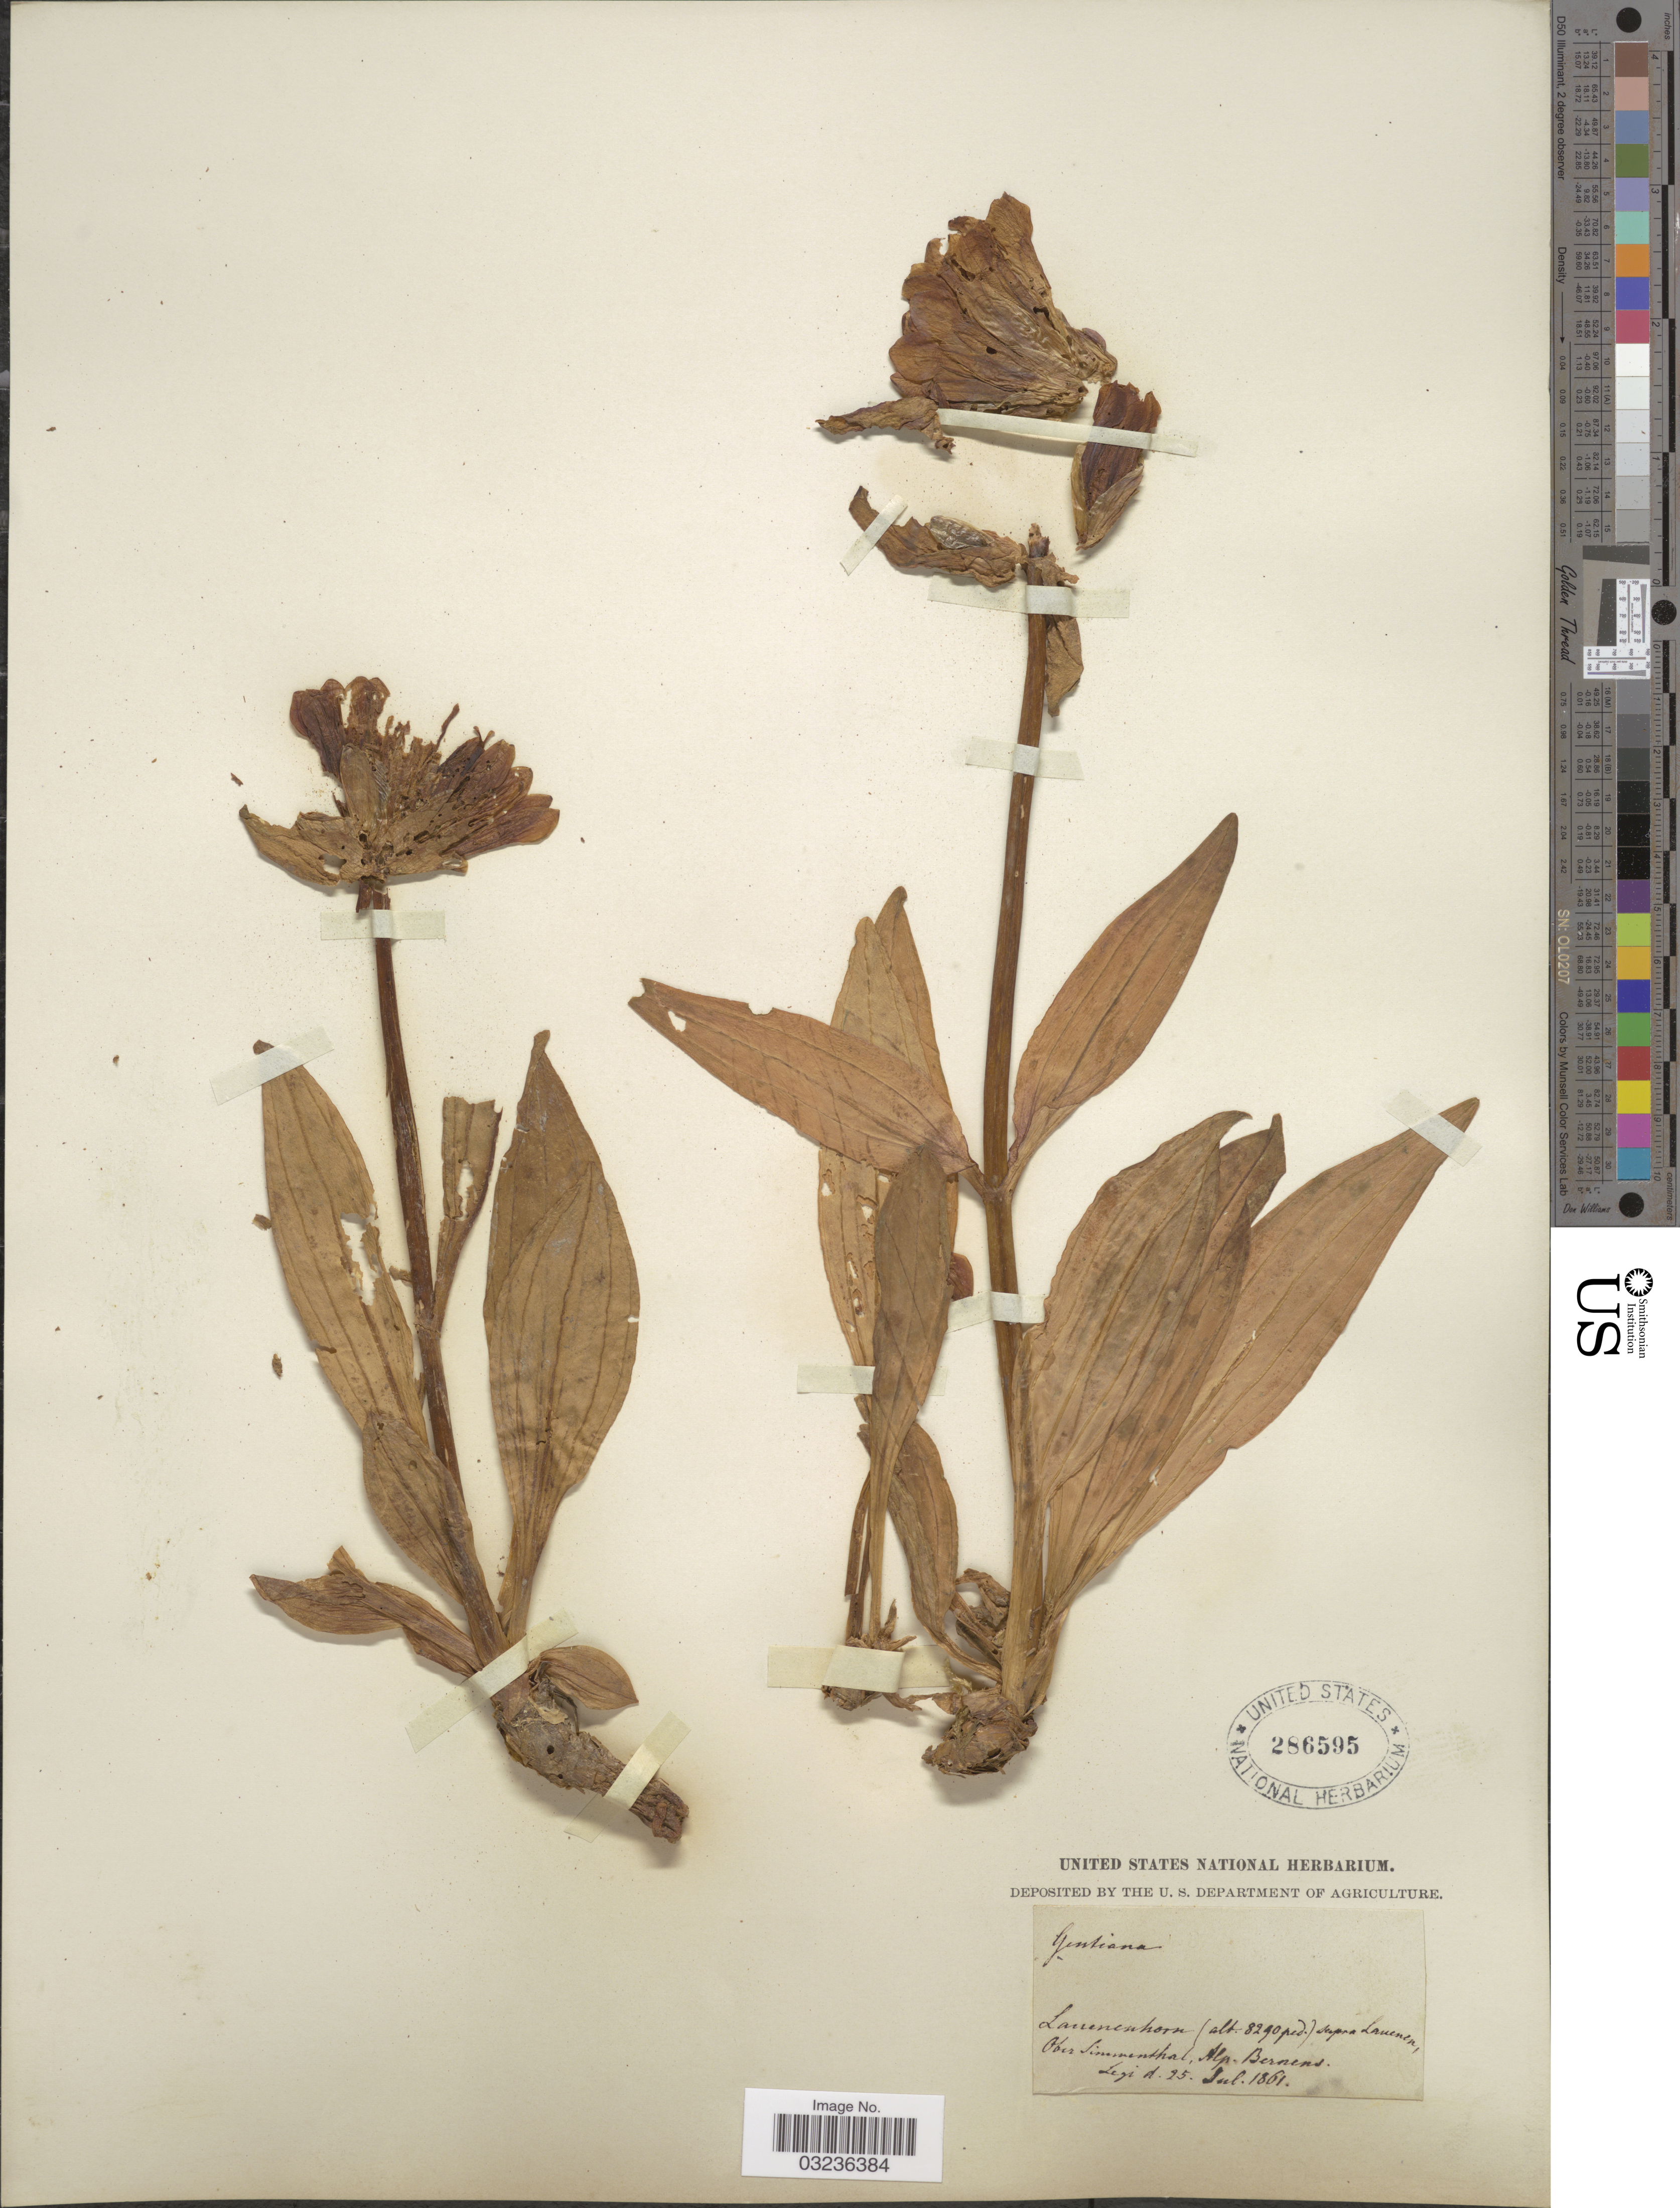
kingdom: Plantae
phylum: Tracheophyta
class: Magnoliopsida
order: Gentianales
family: Gentianaceae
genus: Gentiana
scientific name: Gentiana sp.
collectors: ex herb. United States National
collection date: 1861-07-25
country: Switzerland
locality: Lanenenhorn, supra Lauenen, Ober Simmentha, Alp. Bernens.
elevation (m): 2527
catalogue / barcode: US 286595